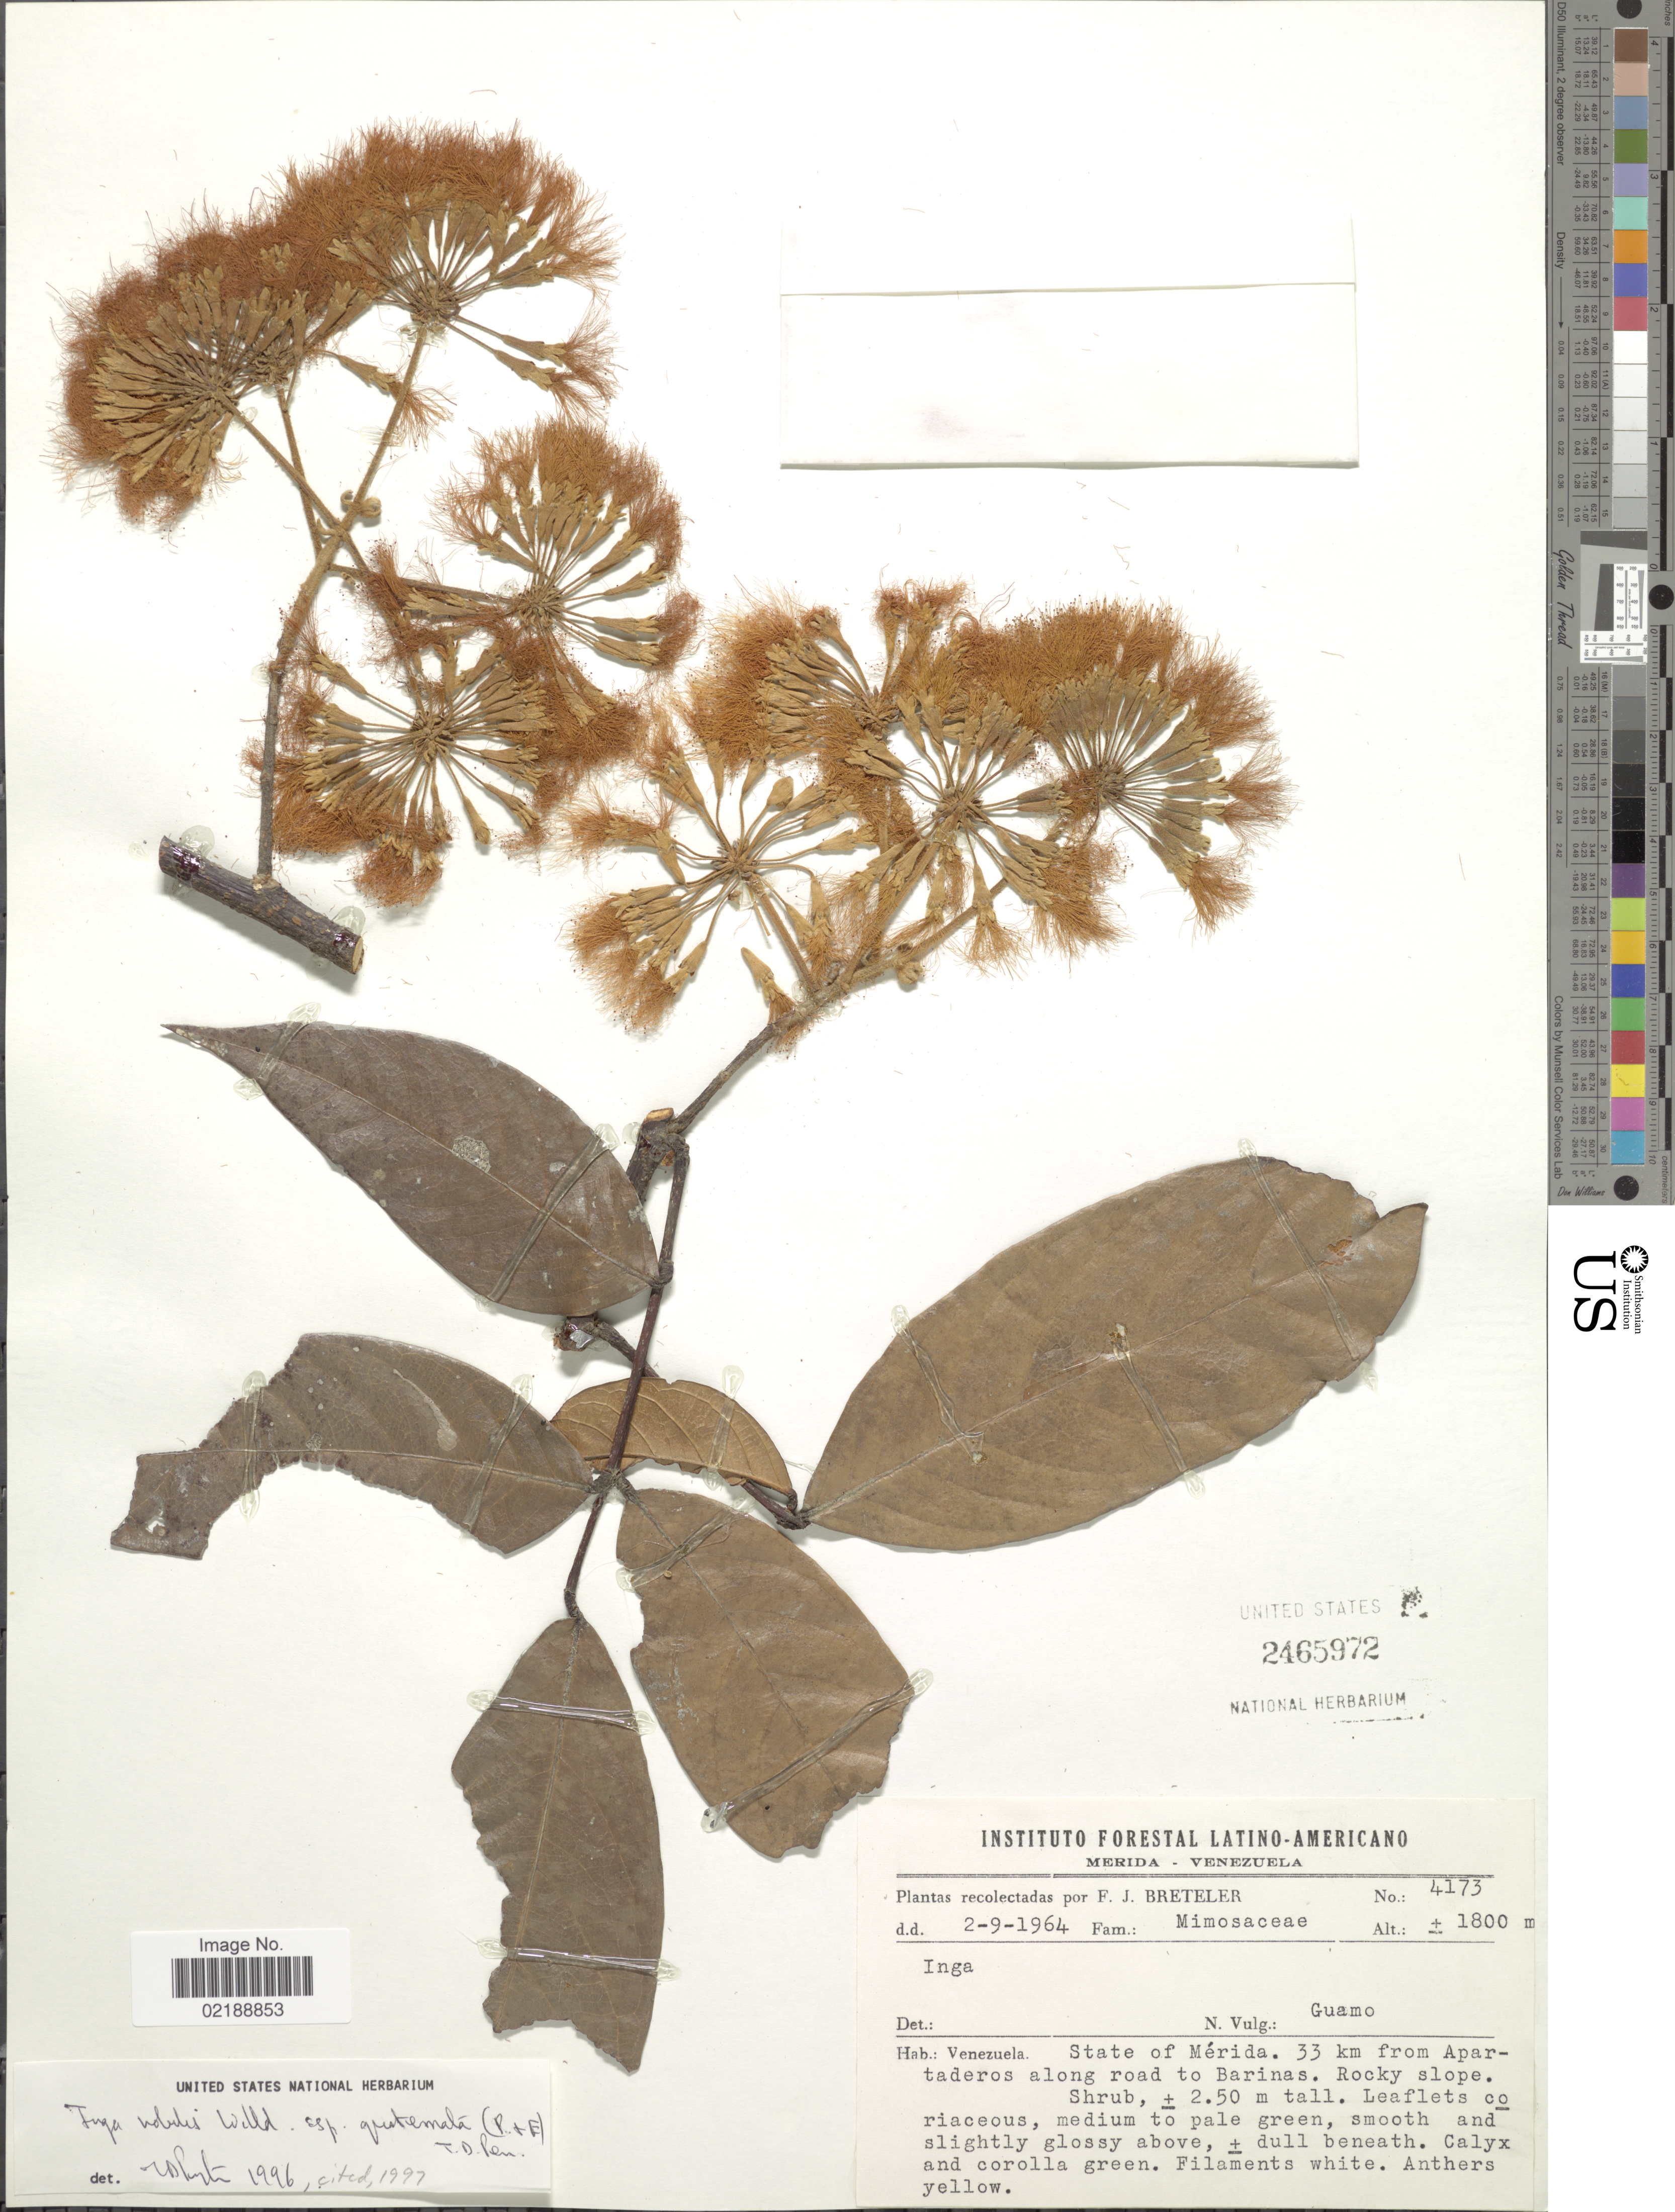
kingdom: Plantae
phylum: Tracheophyta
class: Magnoliopsida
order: Fabales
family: Fabaceae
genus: Inga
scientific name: Inga nobilis subsp. quaternata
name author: (Poepp. & Endl.) T.D. Penn.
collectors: F. J. Breteler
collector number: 4173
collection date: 1964-09-02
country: Venezuela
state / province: Mérida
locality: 33 km from Apartaderos along road to Barinas. Rocky slope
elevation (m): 1800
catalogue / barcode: US 2465972